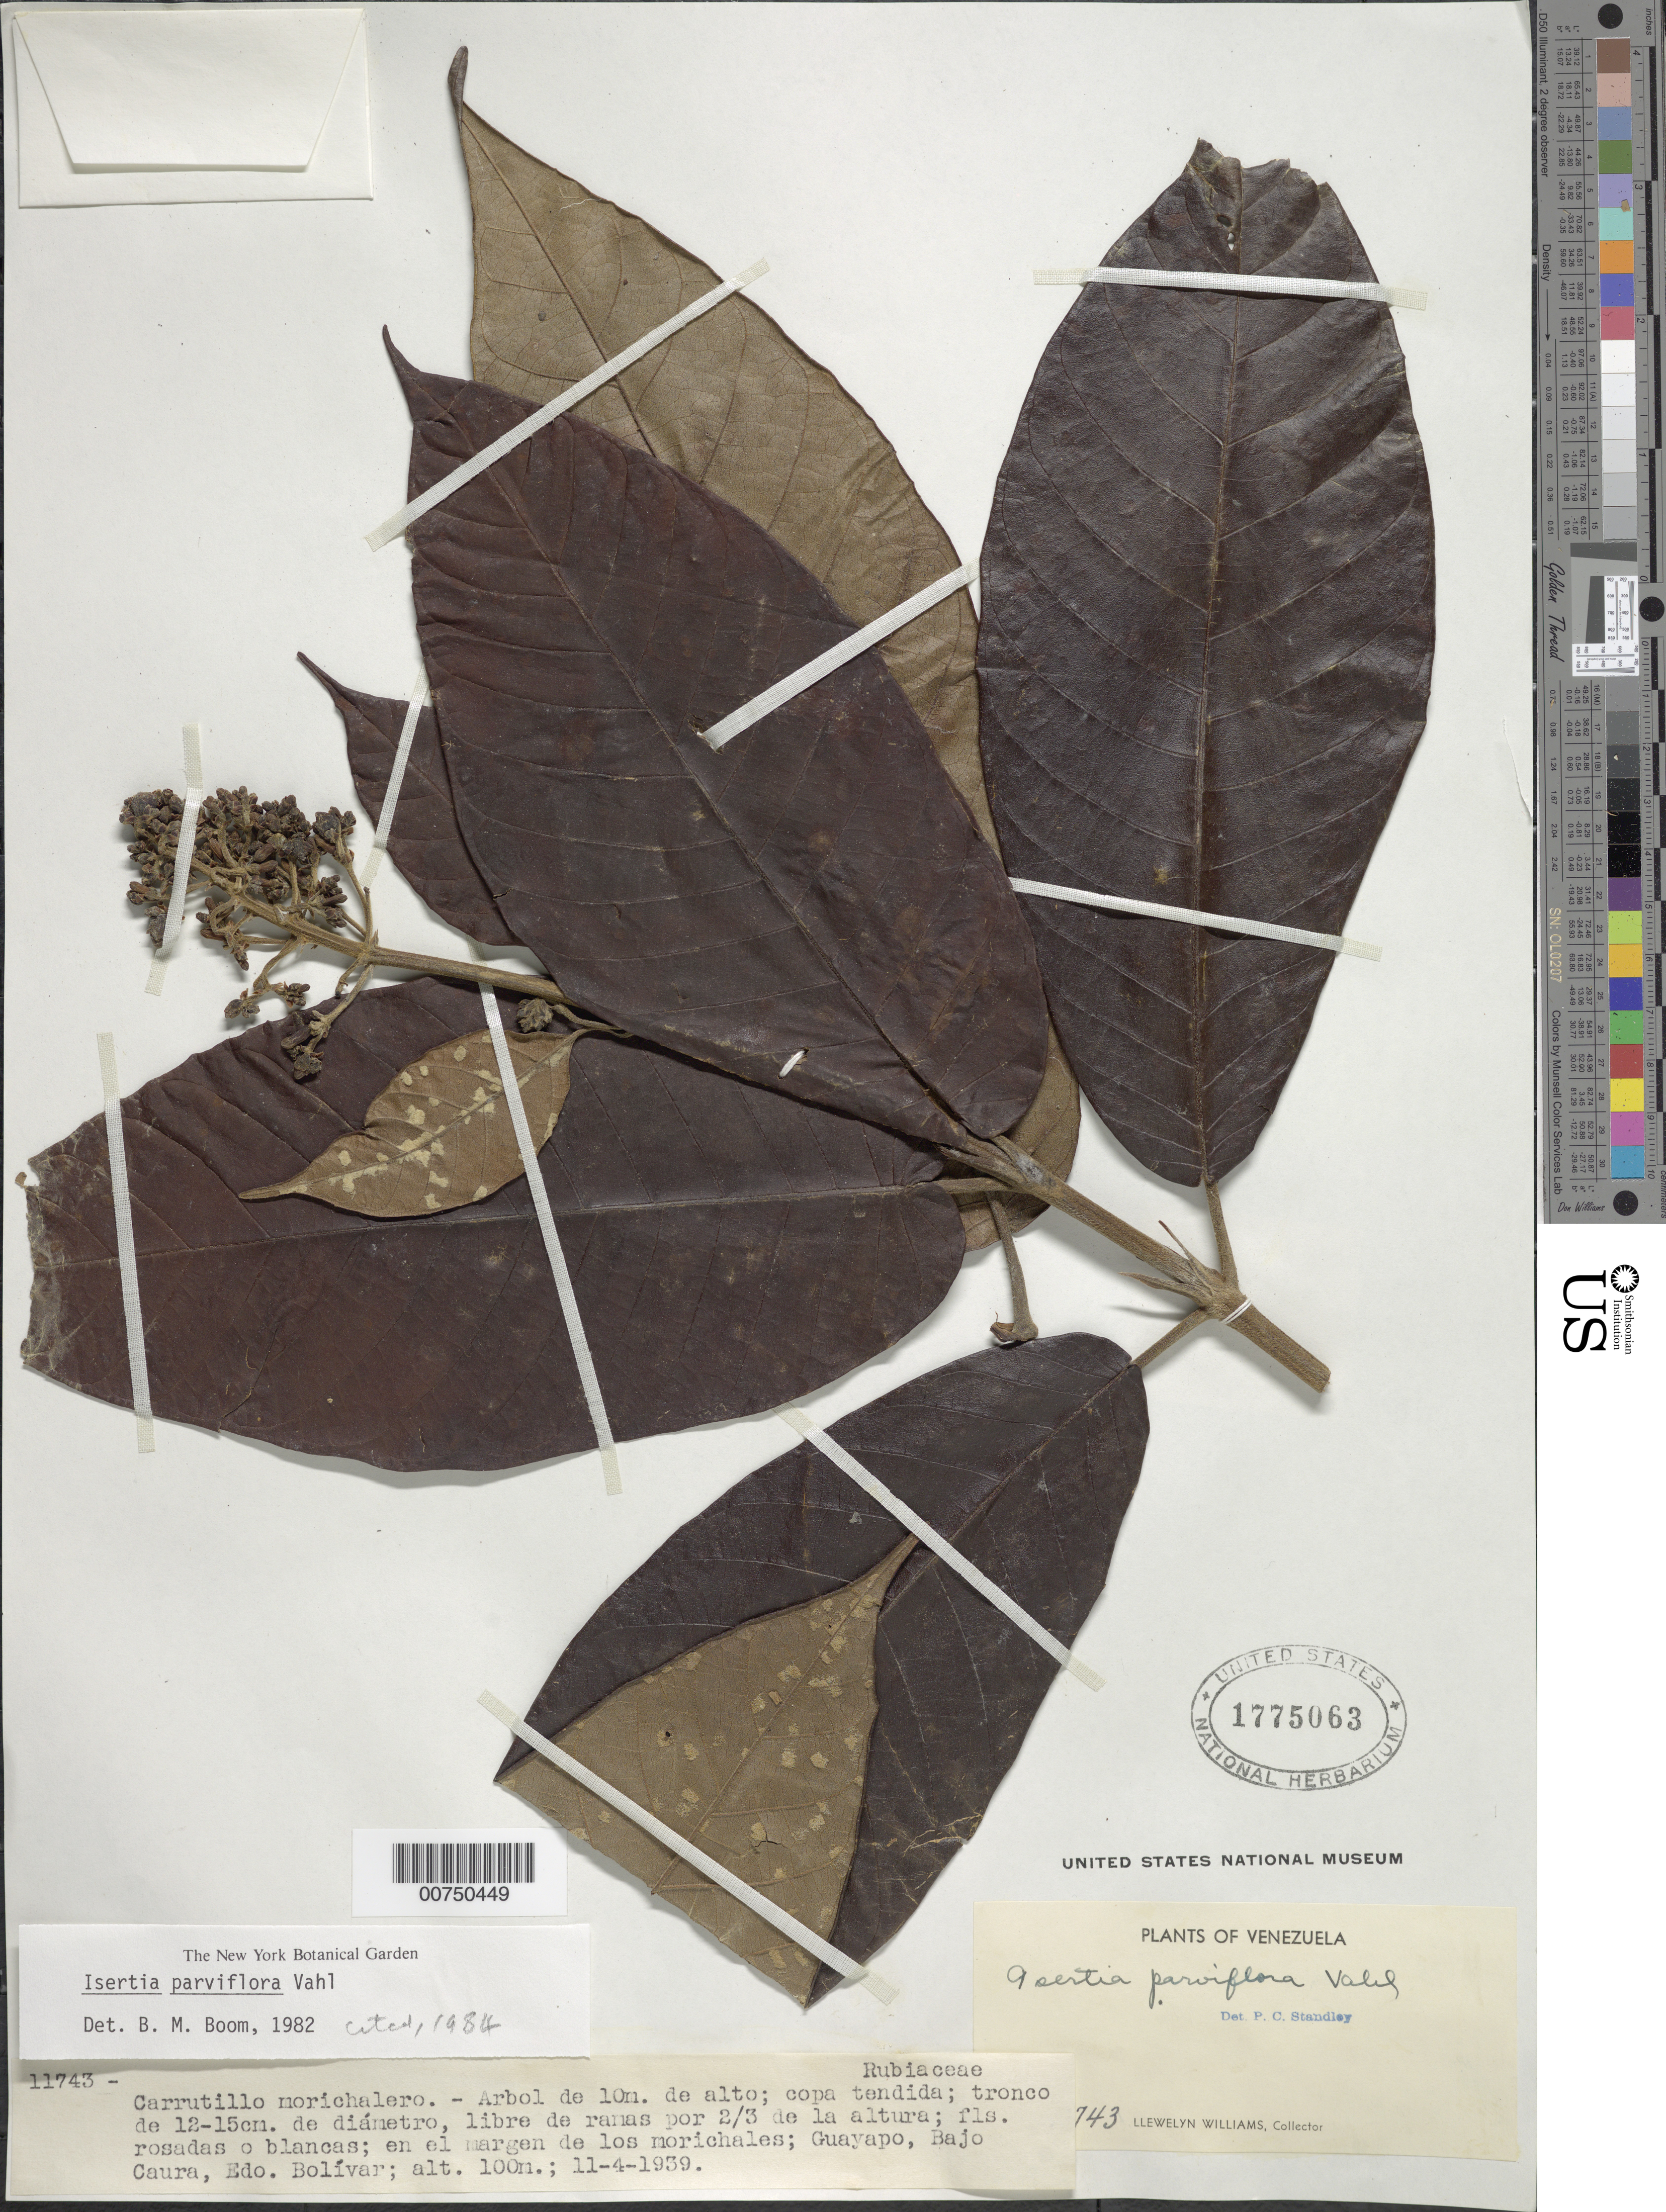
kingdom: Plantae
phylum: Tracheophyta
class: Magnoliopsida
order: Gentianales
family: Rubiaceae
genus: Isertia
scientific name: Isertia parviflora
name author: Vahl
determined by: Boom, B. M.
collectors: Ll. Williams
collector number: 11743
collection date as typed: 11-Apr-39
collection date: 1939-04-11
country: Venezuela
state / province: Bolívar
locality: Guayapo, Bajo Caura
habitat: Margen de los morichales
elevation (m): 100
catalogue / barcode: US 1775063